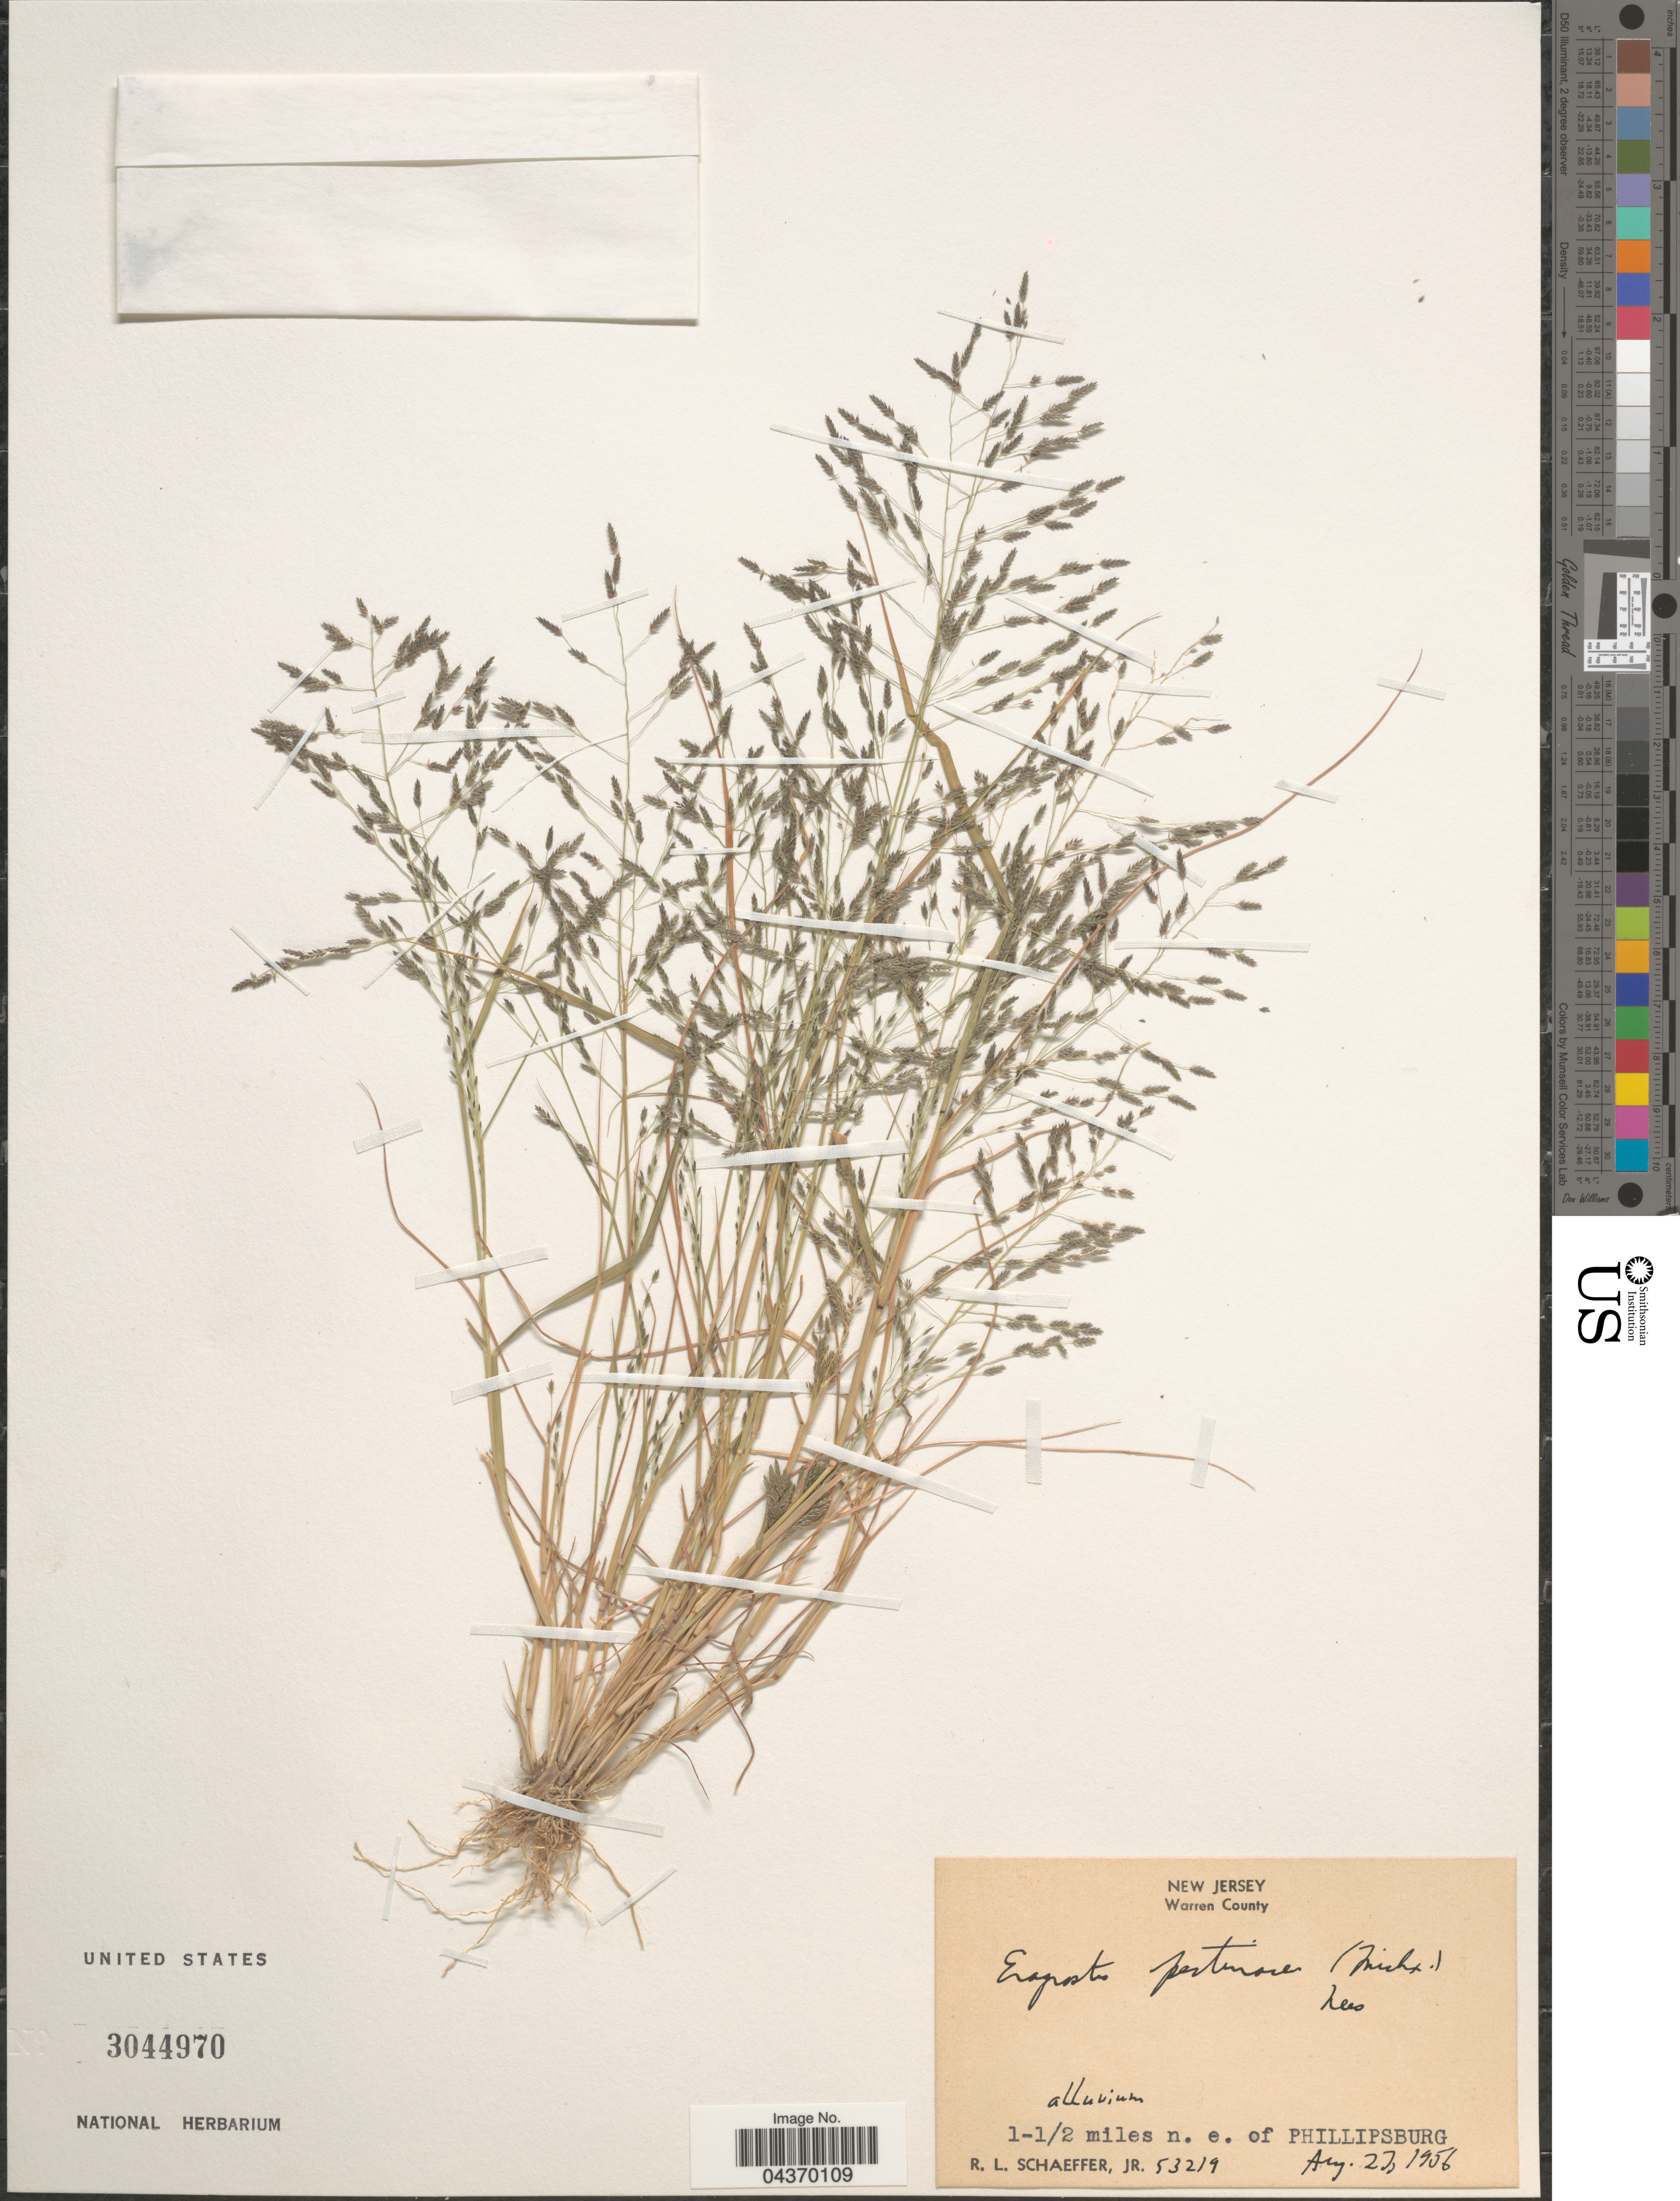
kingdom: Plantae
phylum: Tracheophyta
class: Liliopsida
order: Poales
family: Poaceae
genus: Eragrostis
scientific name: Eragrostis pectinacea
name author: (Michx.) Nees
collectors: R. L. Schaeffer Jr.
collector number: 53219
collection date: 1956-08-27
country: United States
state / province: New Jersey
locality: Warren County. 1-½ miles n. e. of Phillipsburg.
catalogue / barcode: US 3044970